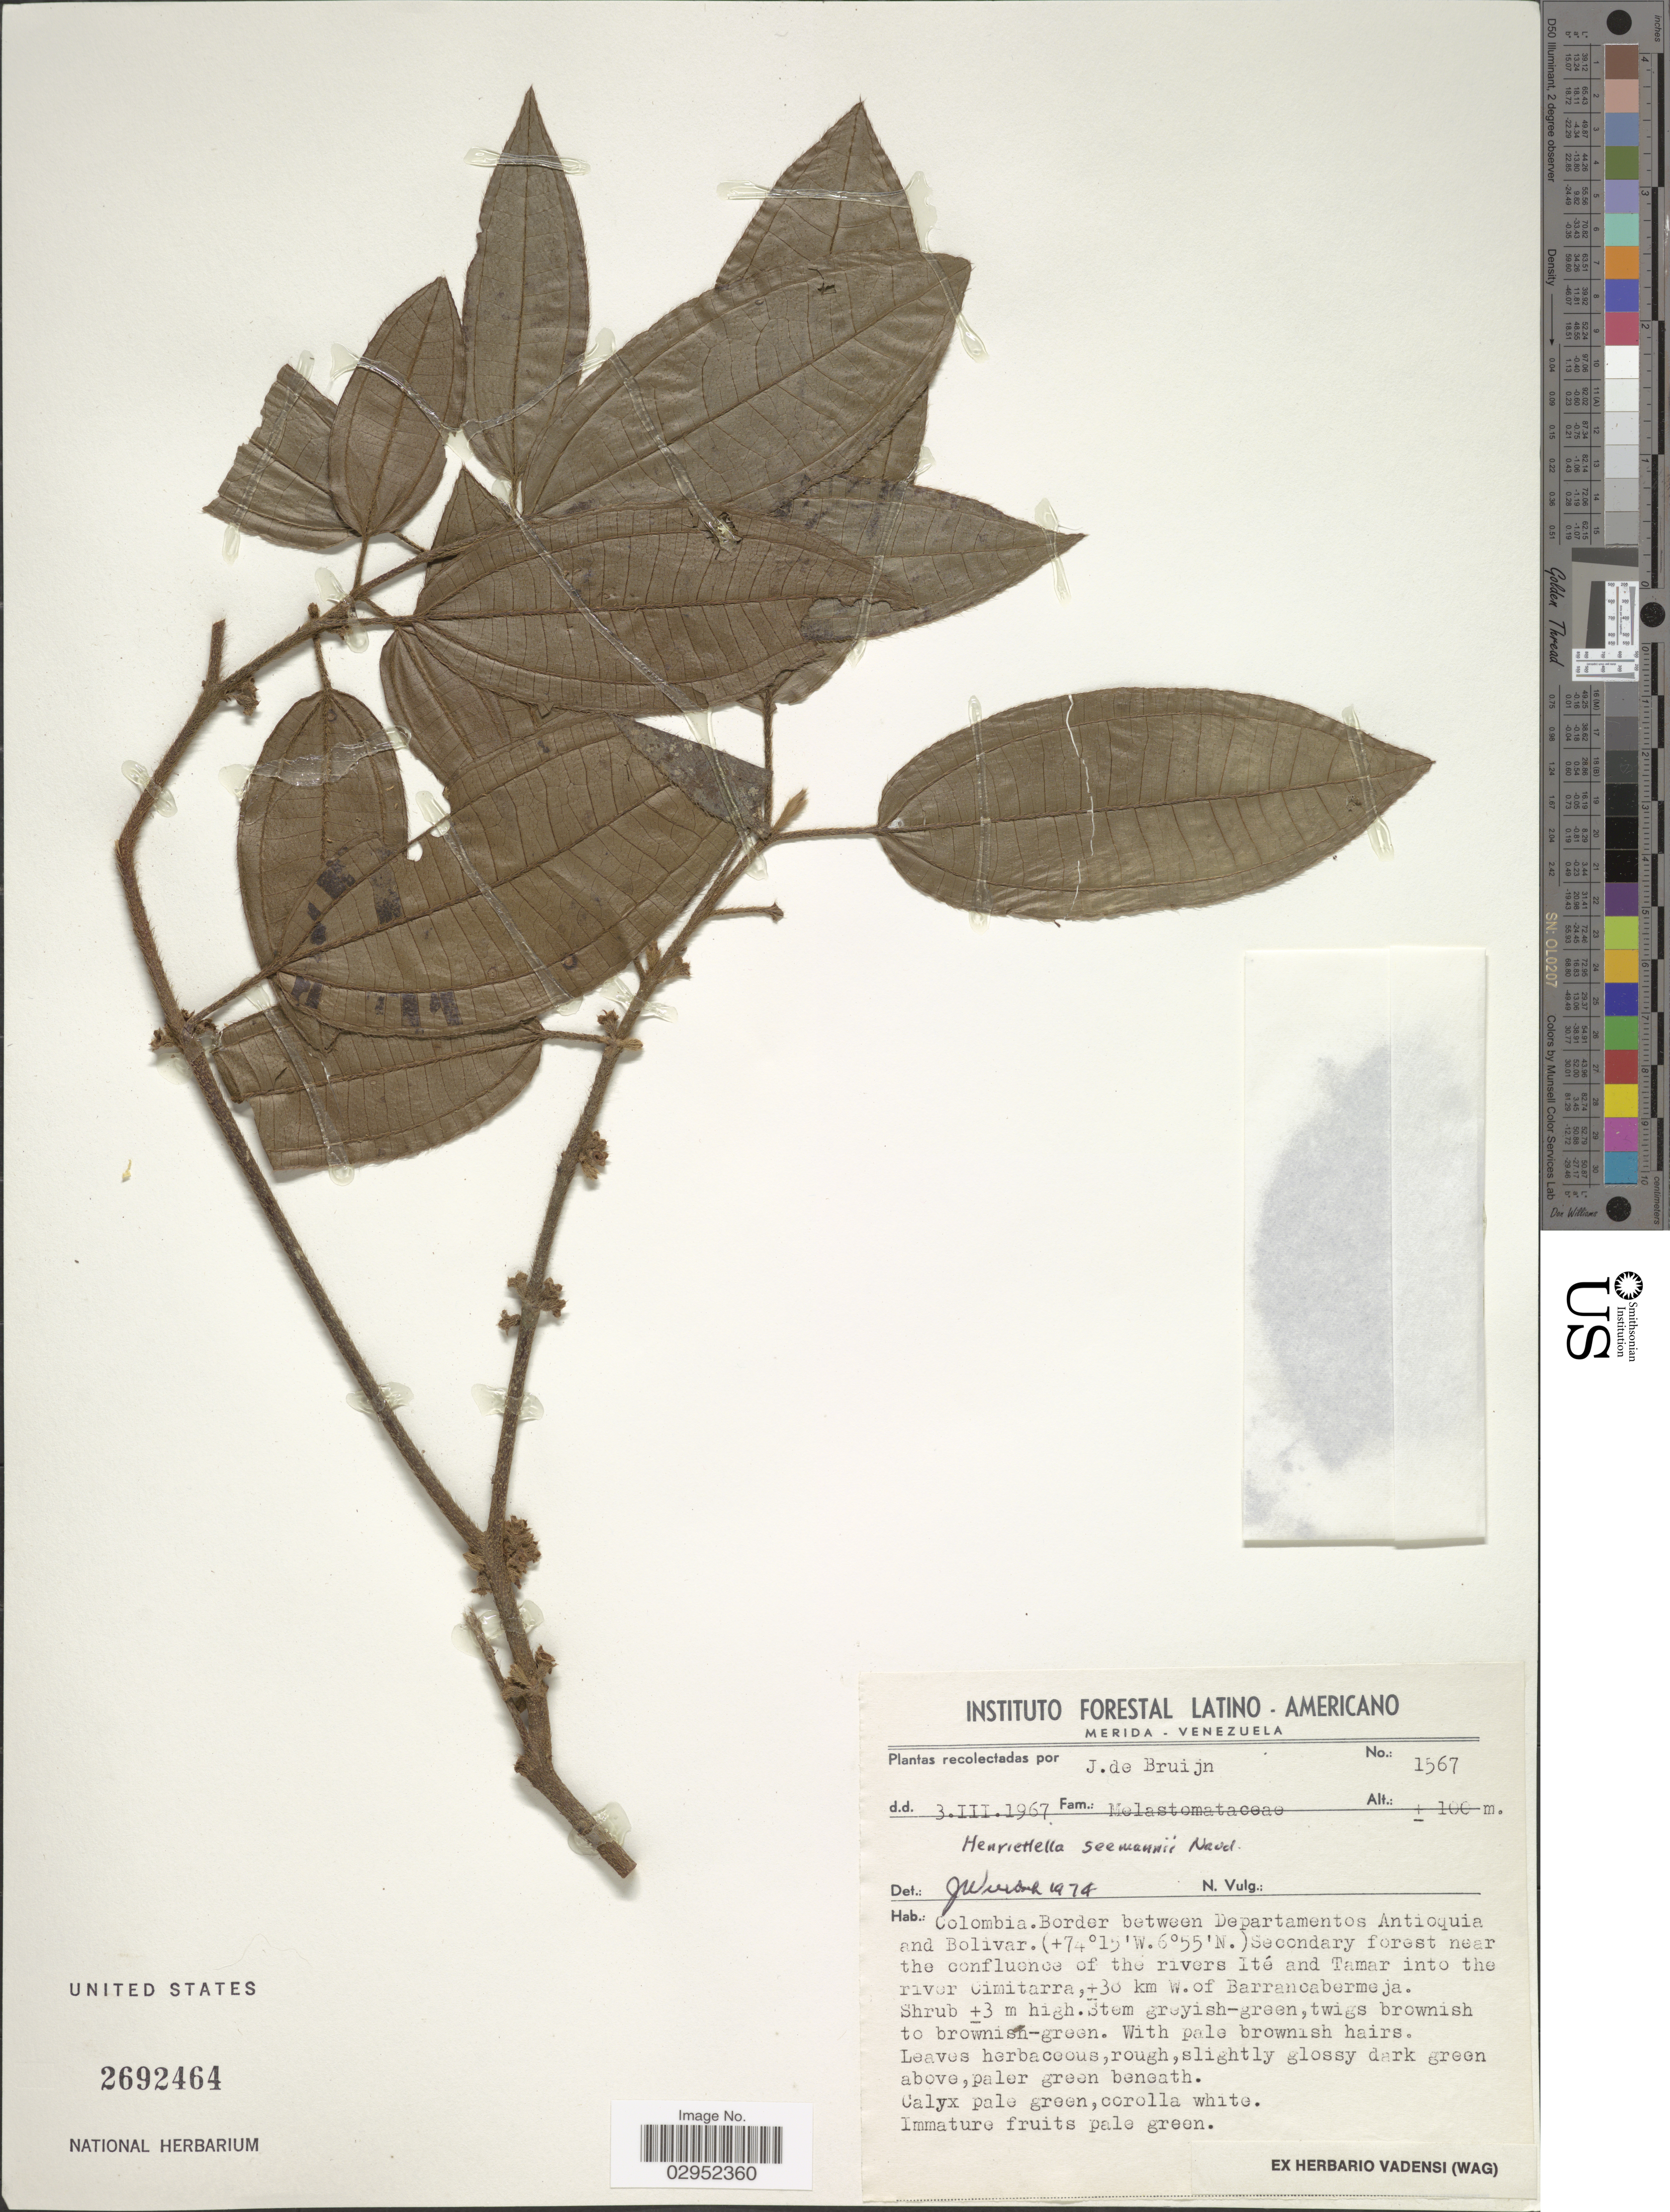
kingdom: Plantae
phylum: Tracheophyta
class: Magnoliopsida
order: Myrtales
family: Melastomataceae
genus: Henriettea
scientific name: Henriettea caudata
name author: (Gleason) Penneys et al.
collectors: J. Bruijn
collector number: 1567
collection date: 1967-03-03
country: Colombia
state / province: Antioquia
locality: Border beteen Departamentos Antioquia and Bolivar. Secondary forest near the confluence of the rivers Ité and Tamar into the river Cimitarra, ±30 km W. of Barrancabermeja.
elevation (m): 100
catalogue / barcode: US 2692464